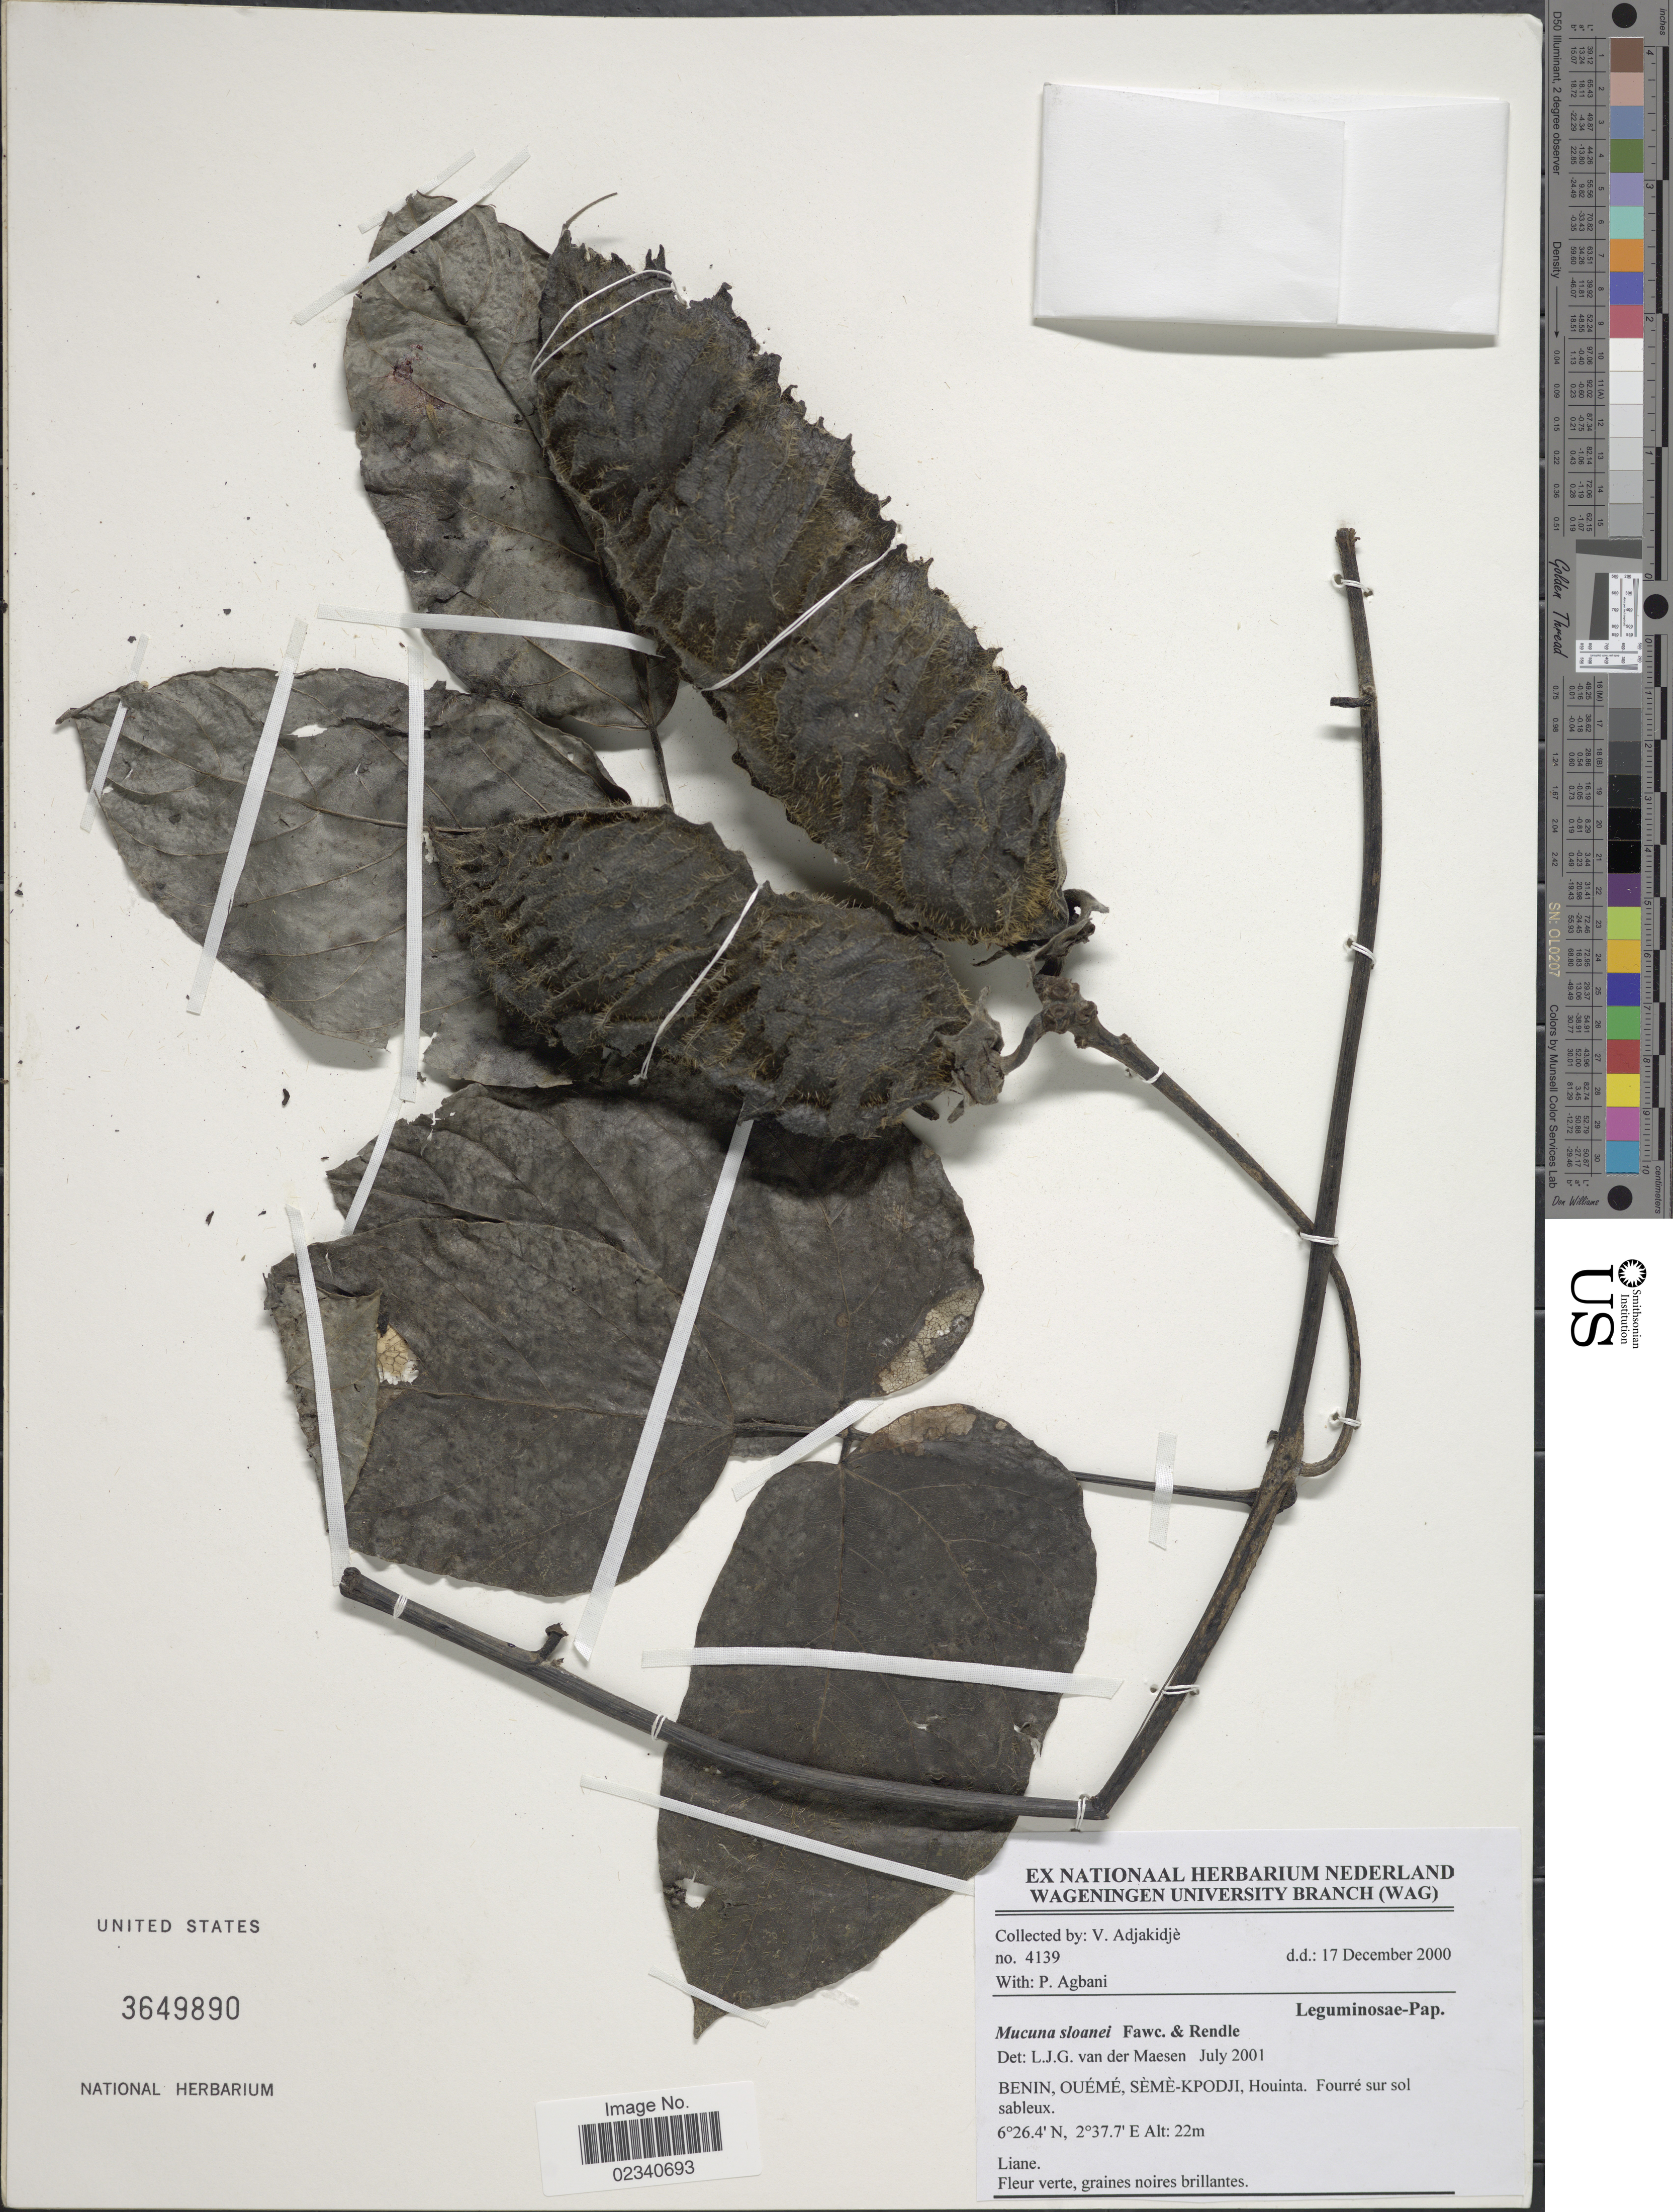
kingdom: Plantae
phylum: Tracheophyta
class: Magnoliopsida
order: Fabales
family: Fabaceae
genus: Mucuna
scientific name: Mucuna sloanei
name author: Fawc. & Rendle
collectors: V. Adjakidjè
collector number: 4139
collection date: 2000-12-17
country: Benin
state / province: Oueme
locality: Benin, Oueme, Seme-Kpodji, Houinta, Fourre sur sol sableux.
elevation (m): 22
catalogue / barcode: US 3649890